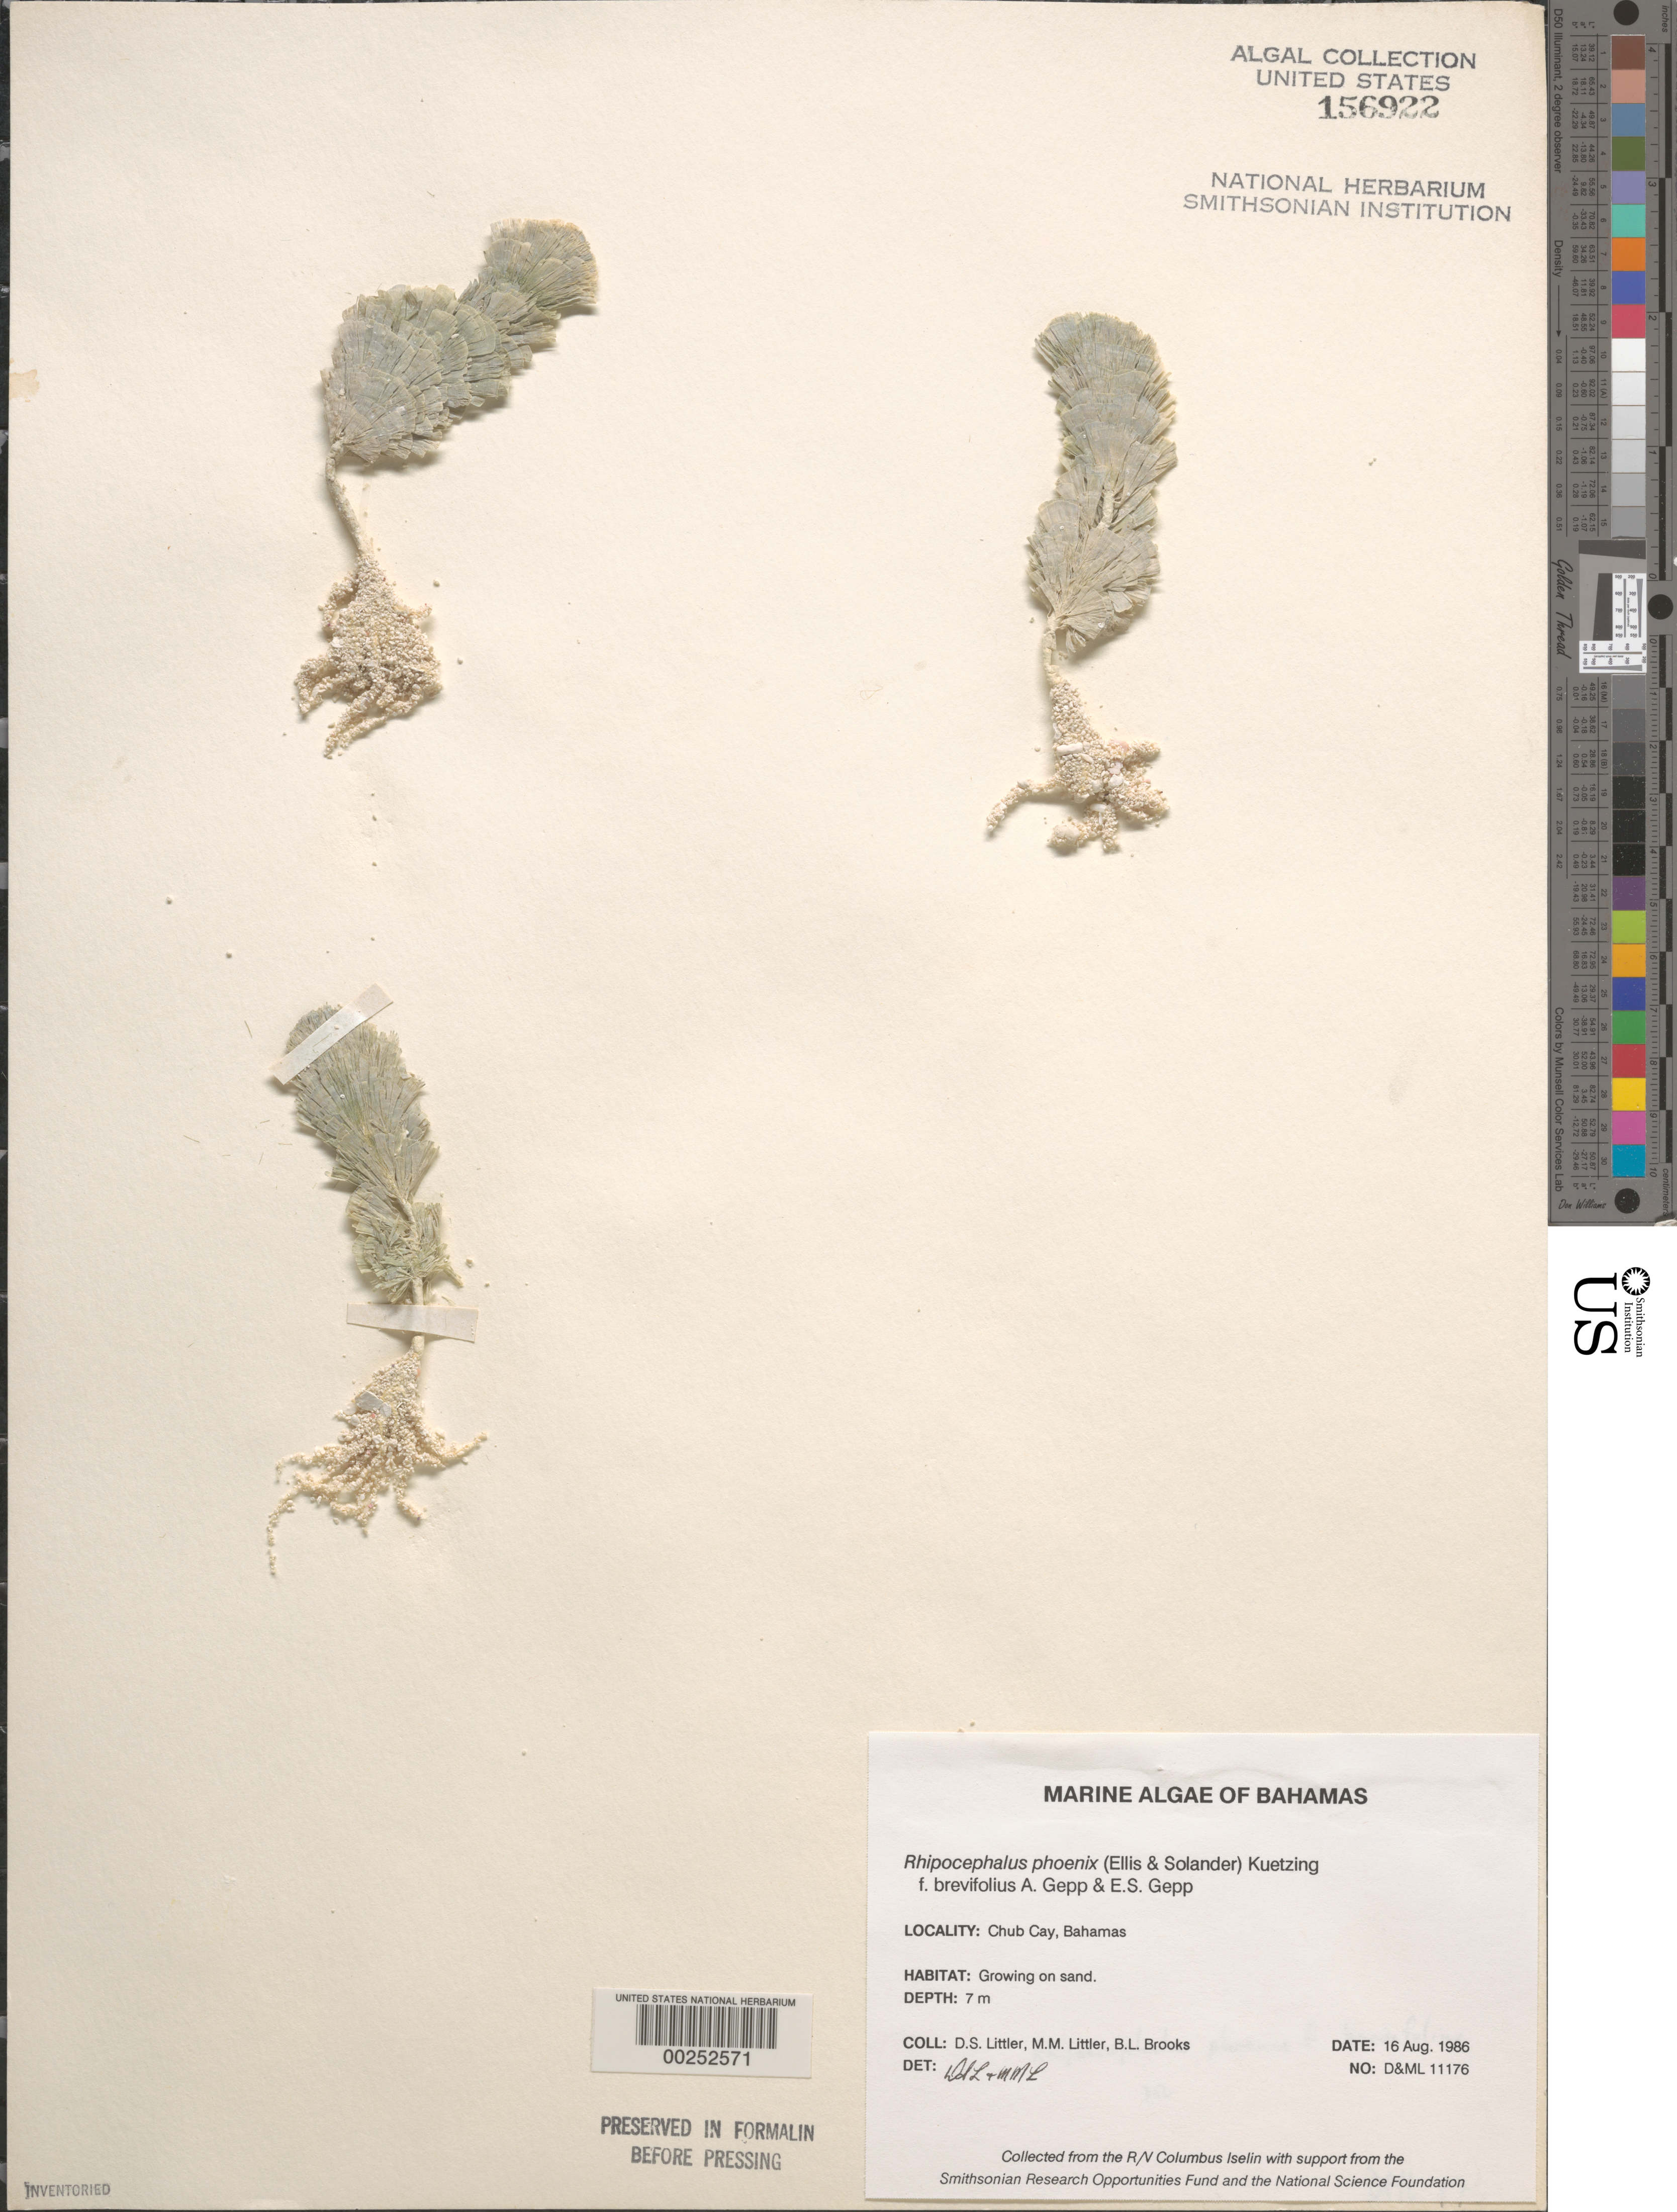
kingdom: Plantae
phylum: Chlorophyta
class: Ulvophyceae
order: Bryopsidales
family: Udoteaceae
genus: Rhipocephalus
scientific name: Rhipocephalus phoenix f. brevifolius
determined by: Littler, D. S.; Littler, M. M.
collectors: D. S. Littler, M. M. Littler & B. Brooks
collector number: D&ML 11176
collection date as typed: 16 Aug 1986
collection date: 1986-08-16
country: Bahamas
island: Chub Cay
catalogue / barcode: US 156922